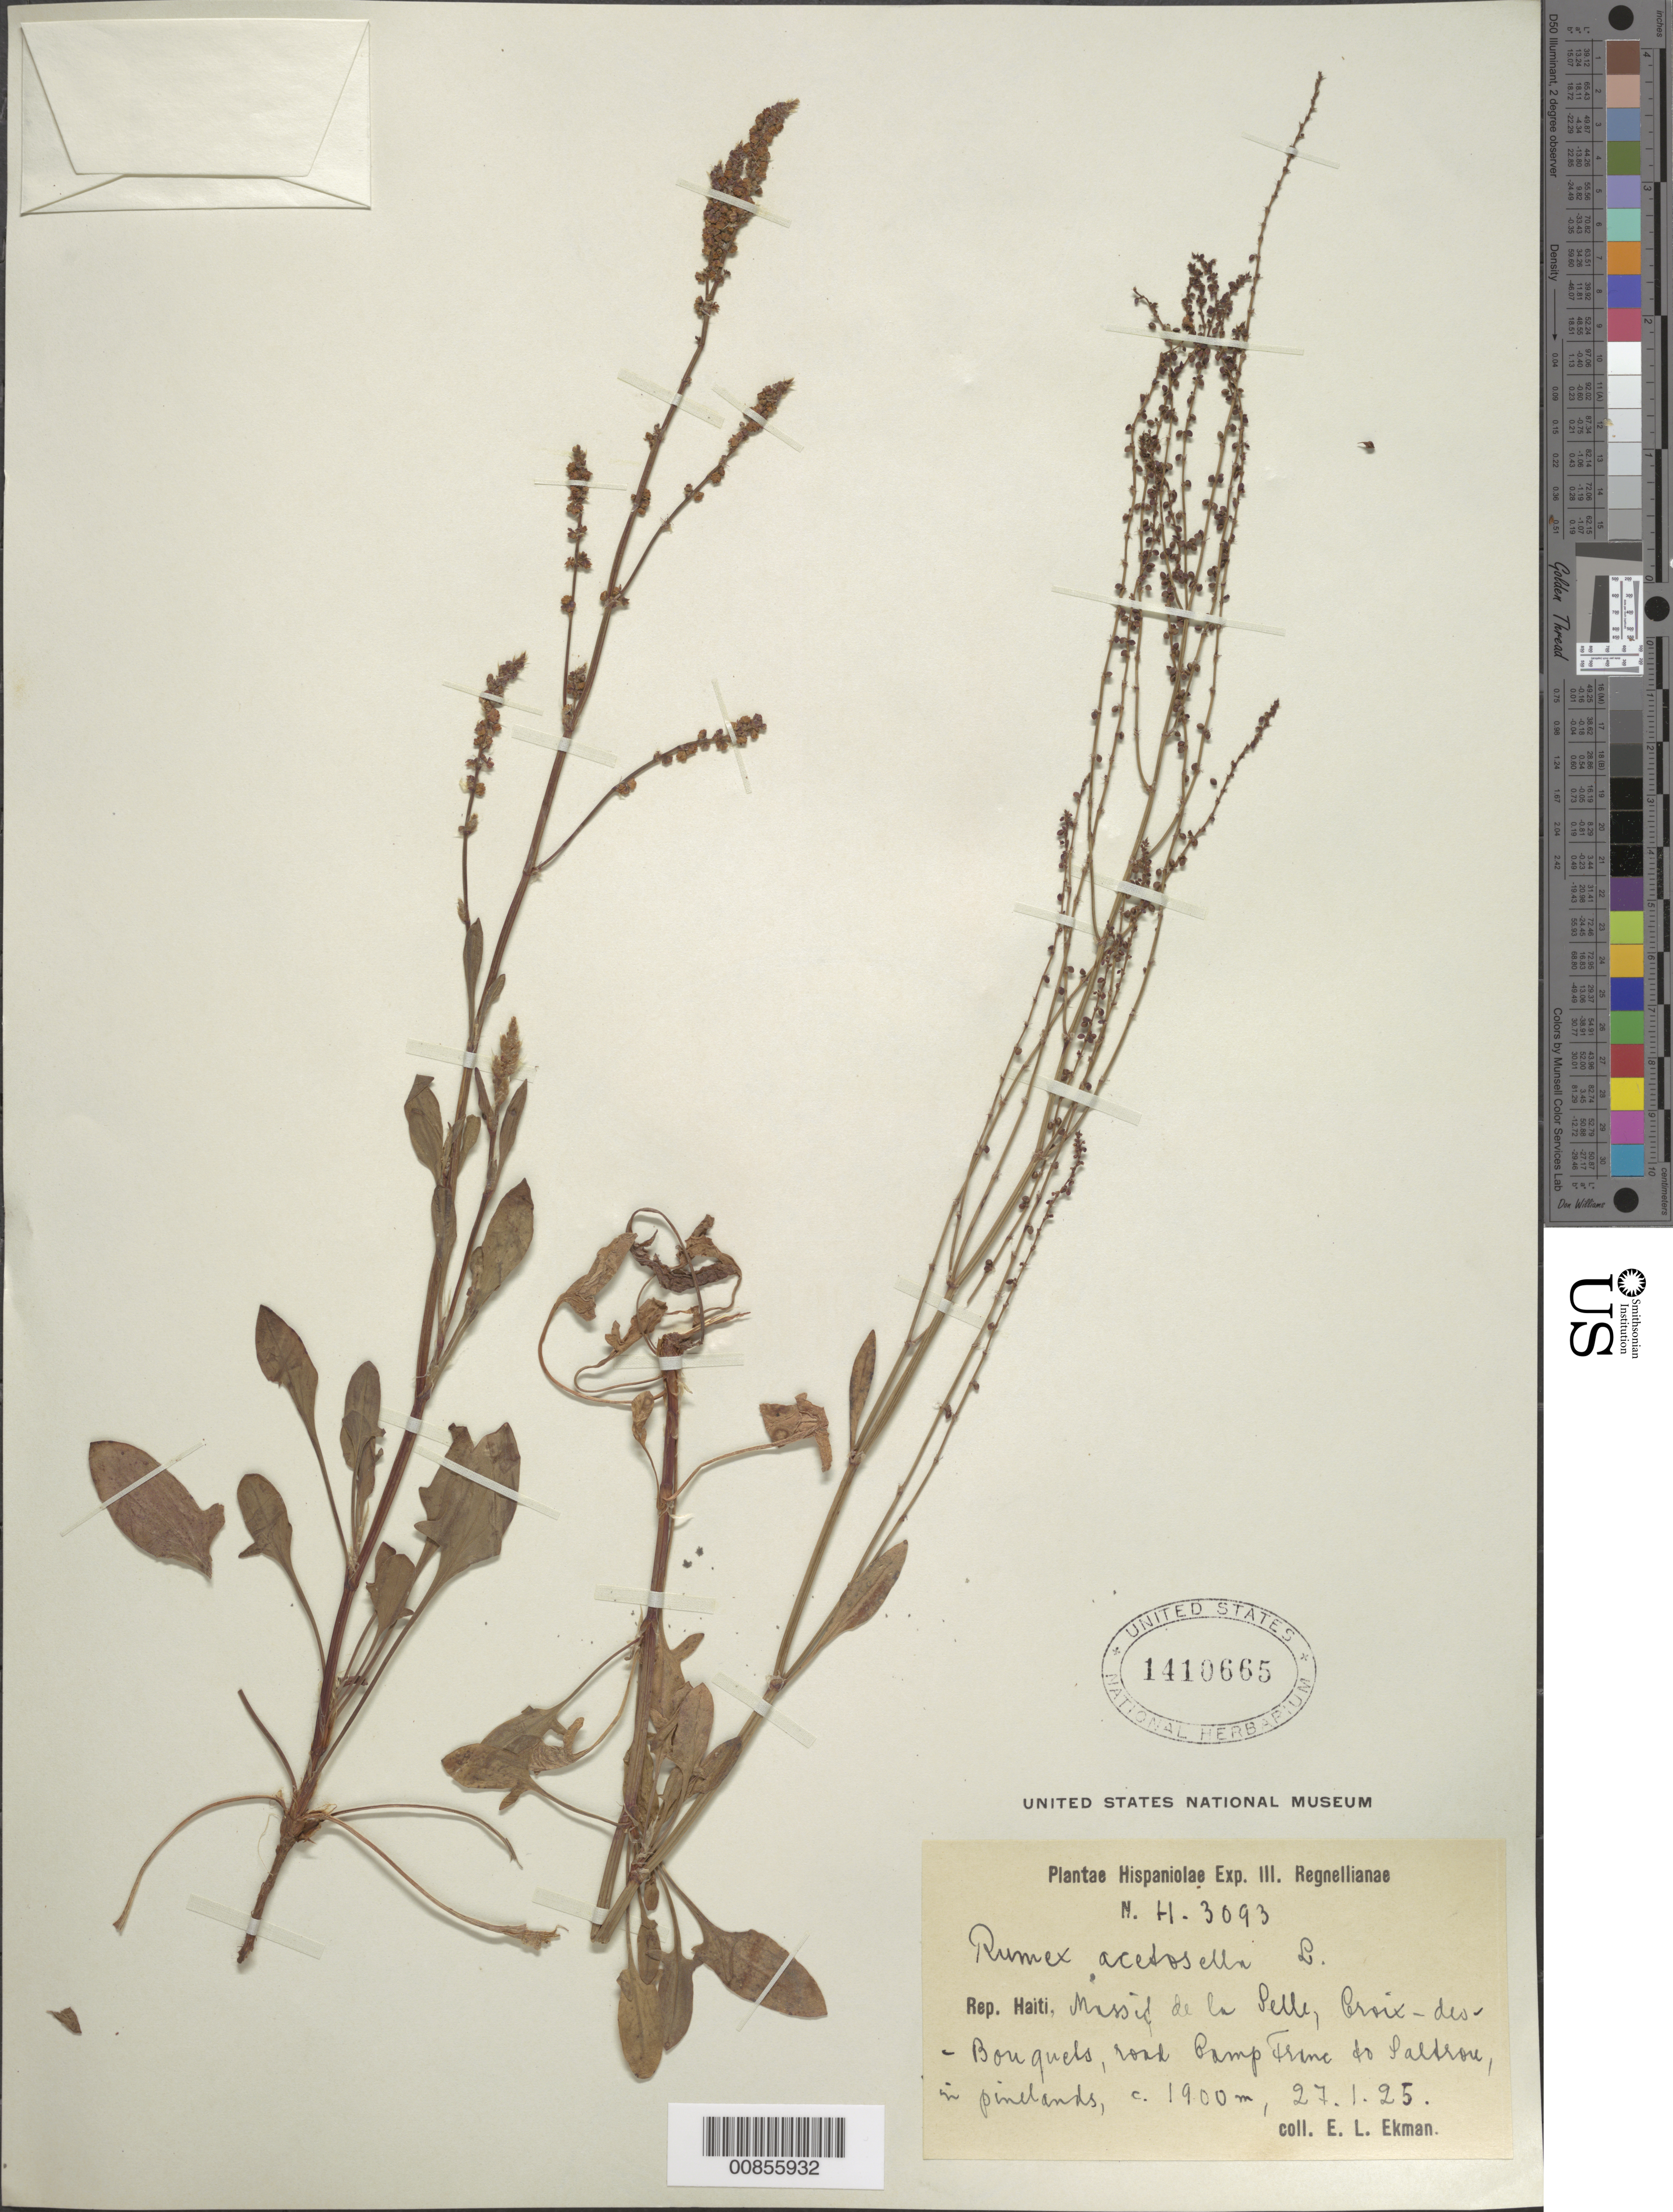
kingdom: Plantae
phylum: Tracheophyta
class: Magnoliopsida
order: Caryophyllales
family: Polygonaceae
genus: Rumex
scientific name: Rumex acetosella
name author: L.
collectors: E. L. Ekman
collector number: H 3093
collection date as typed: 27 Jan 1925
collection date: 1925-01-27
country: Haiti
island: Hispaniola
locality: Massif de la Selle, Croix-des-Bouquets, road Camp Franc to Saltrou.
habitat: Pinelands.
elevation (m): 1900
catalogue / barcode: US 1410665